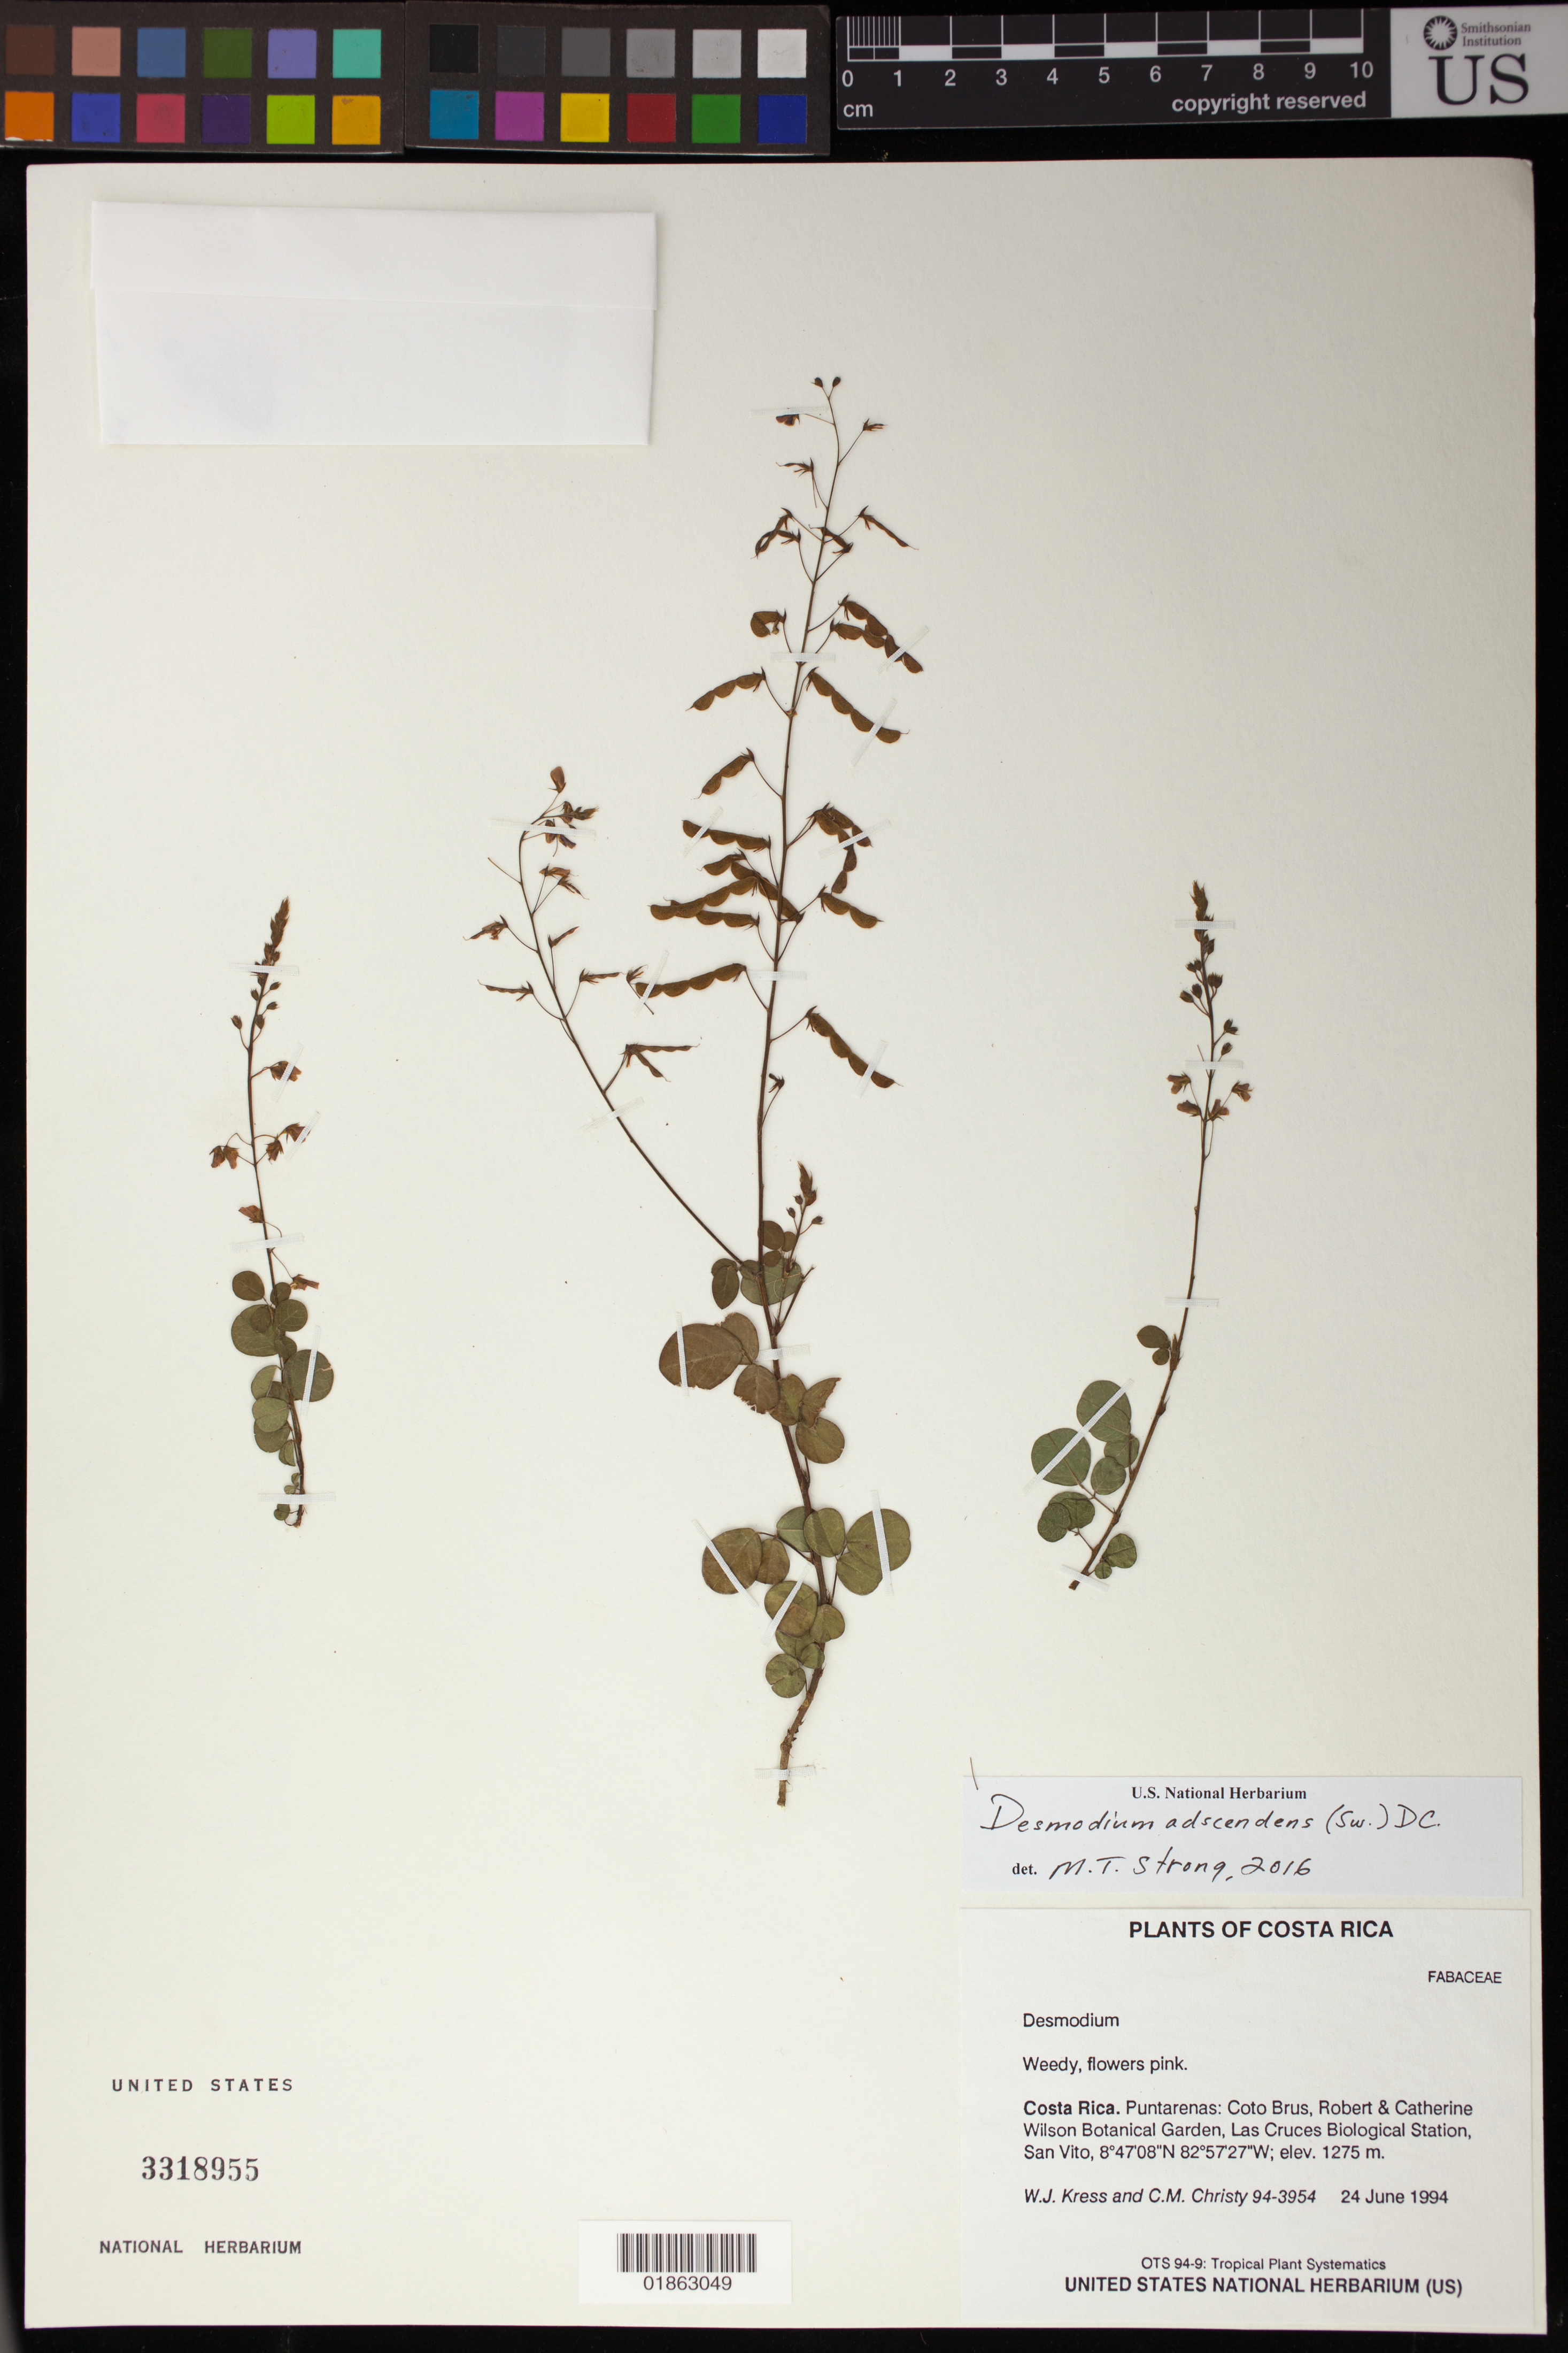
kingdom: Plantae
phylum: Tracheophyta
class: Magnoliopsida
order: Fabales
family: Fabaceae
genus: Grona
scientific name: Grona adscendens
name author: (Sw.) H. Ohashi & K. Ohashi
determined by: Strong, Mark T., (BOT), Smithsonian Institution - National Museum of Natural History (UNITED STATES)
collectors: W. J. Kress & C. M. Christy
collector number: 94-3954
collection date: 1994-06-24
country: Costa Rica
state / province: Puntarenas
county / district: Coto Brus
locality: Robert & Catherine Wilson Botanical Garden, Las Cruces Biological Station, San Vito.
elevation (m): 1275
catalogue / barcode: US 3318955